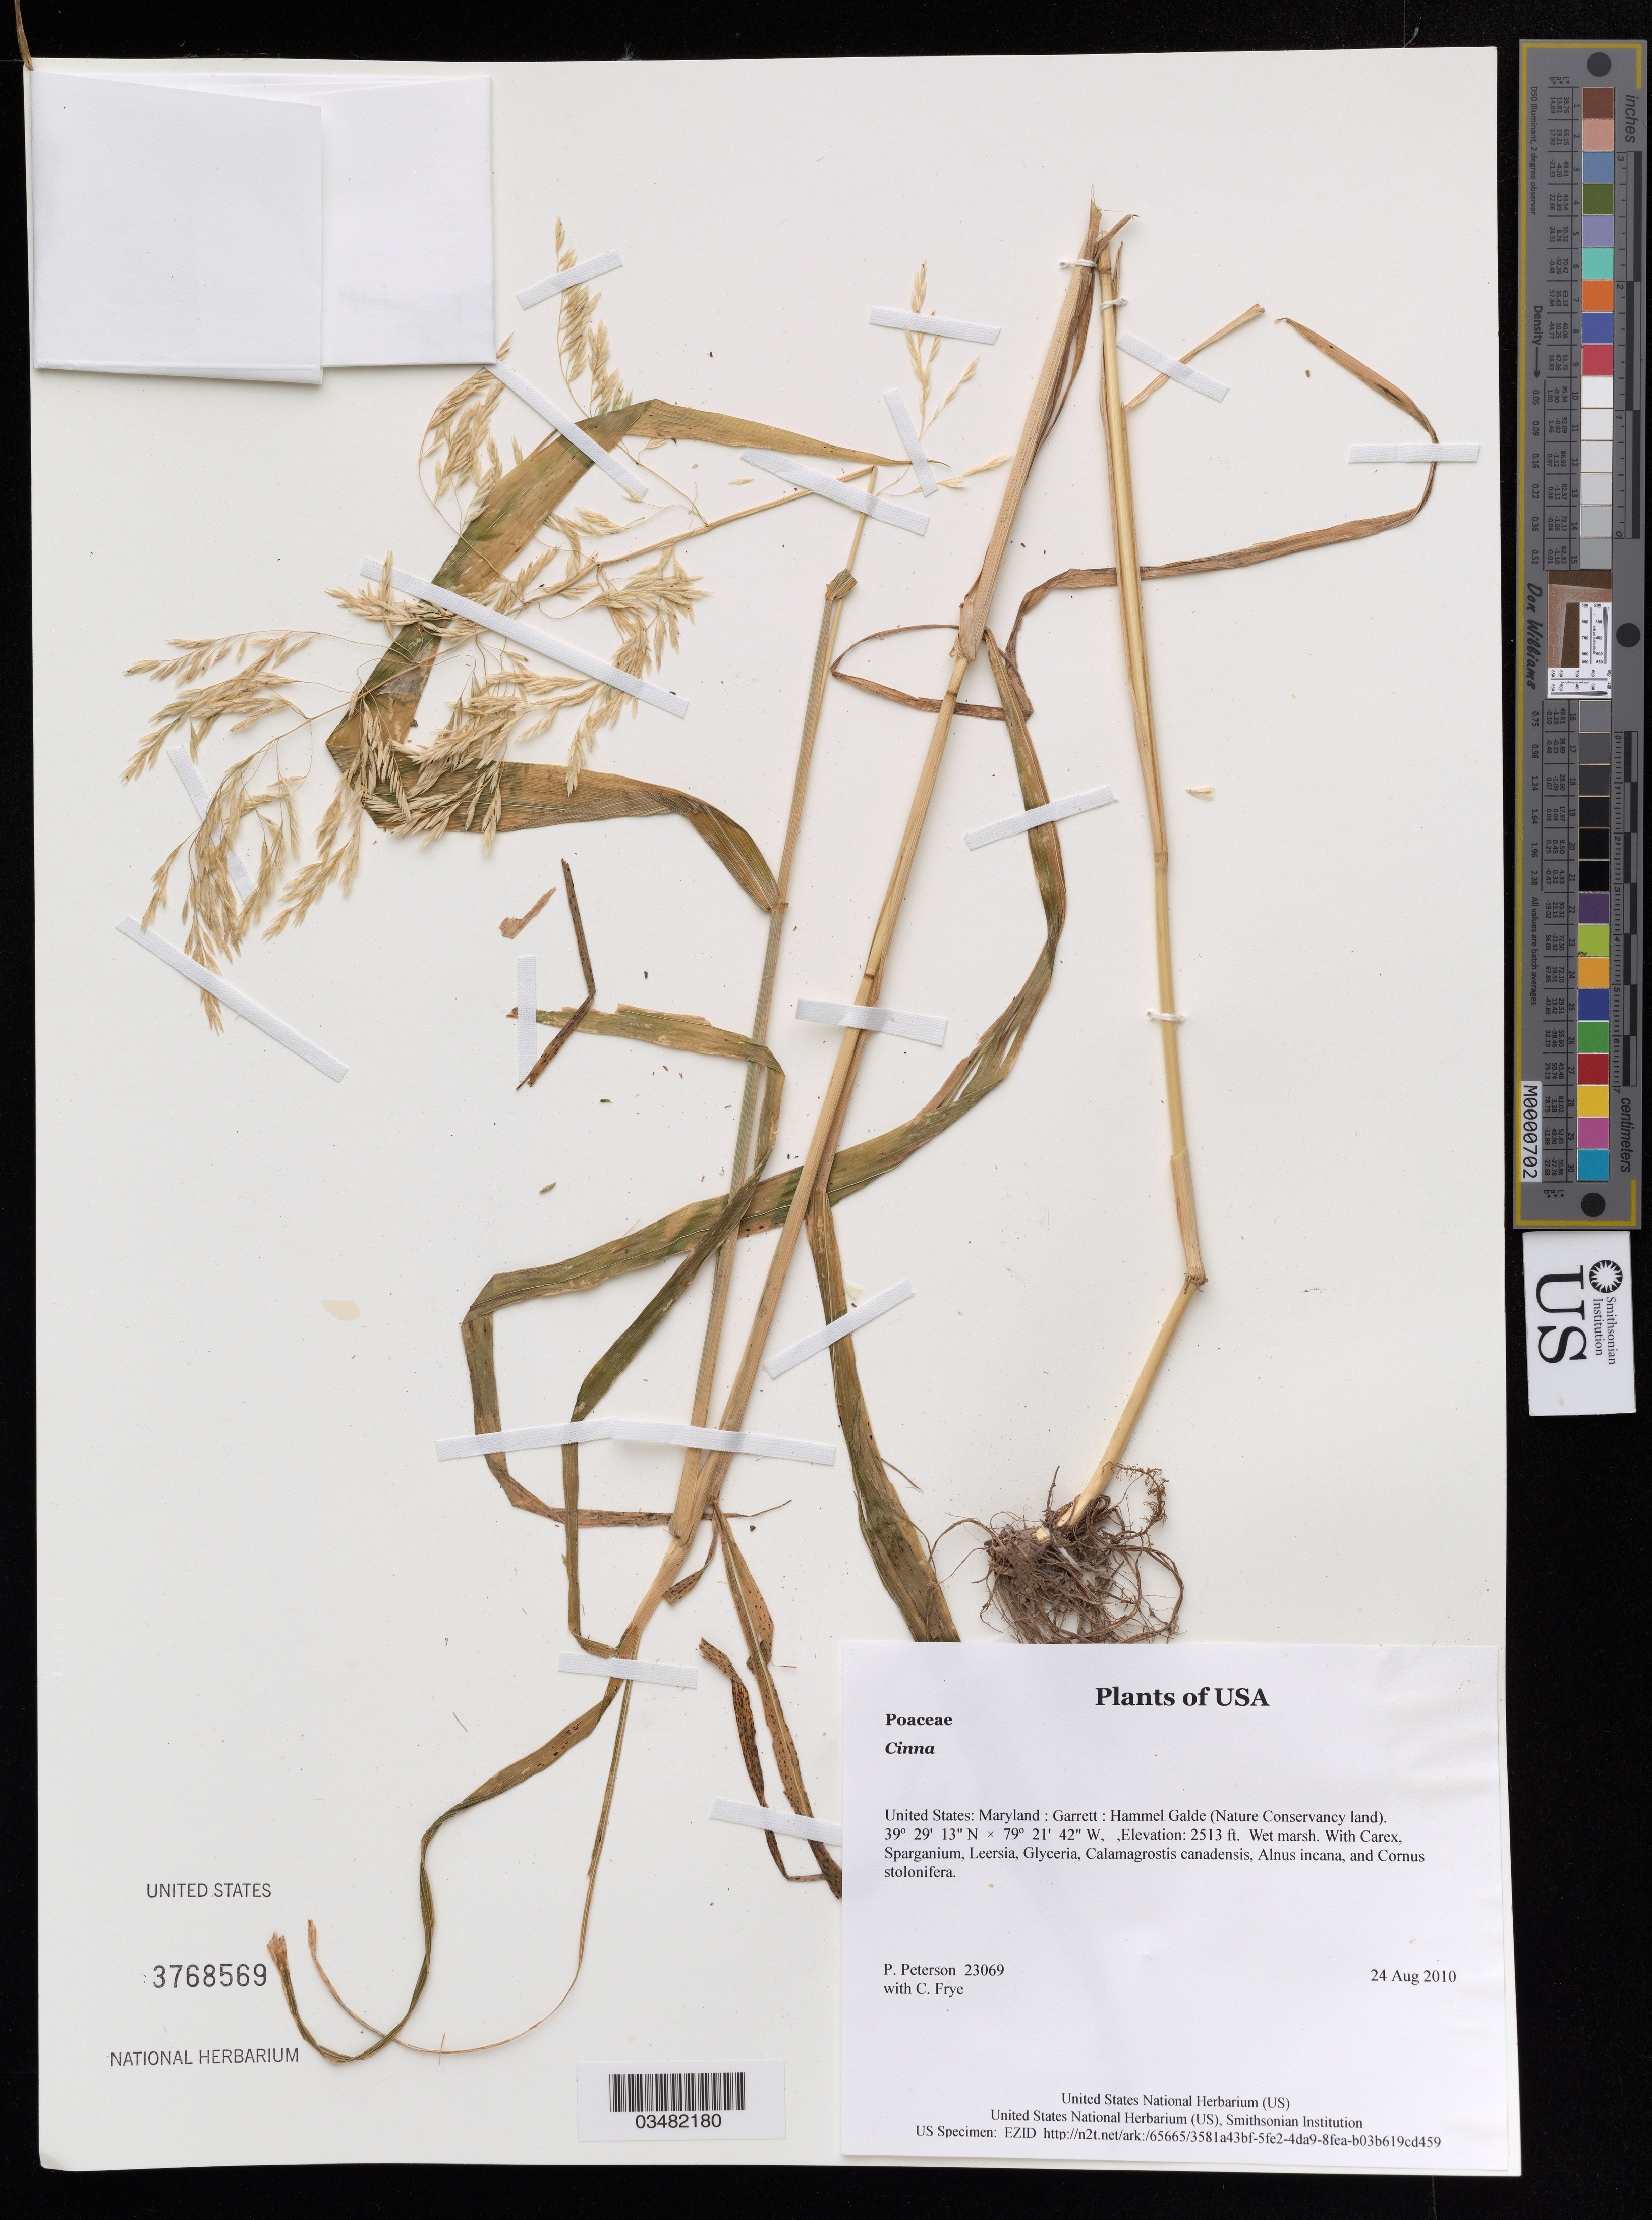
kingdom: Plantae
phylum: Tracheophyta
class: Liliopsida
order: Poales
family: Poaceae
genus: Cinna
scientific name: Cinna sp.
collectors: P. M. Peterson & C. Frye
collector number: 23069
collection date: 2010-08-24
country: United States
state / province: Maryland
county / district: Garrett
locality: Hammel Glade (Nature Conservancy land).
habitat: Wet marsh.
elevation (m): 766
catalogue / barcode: US 3768569